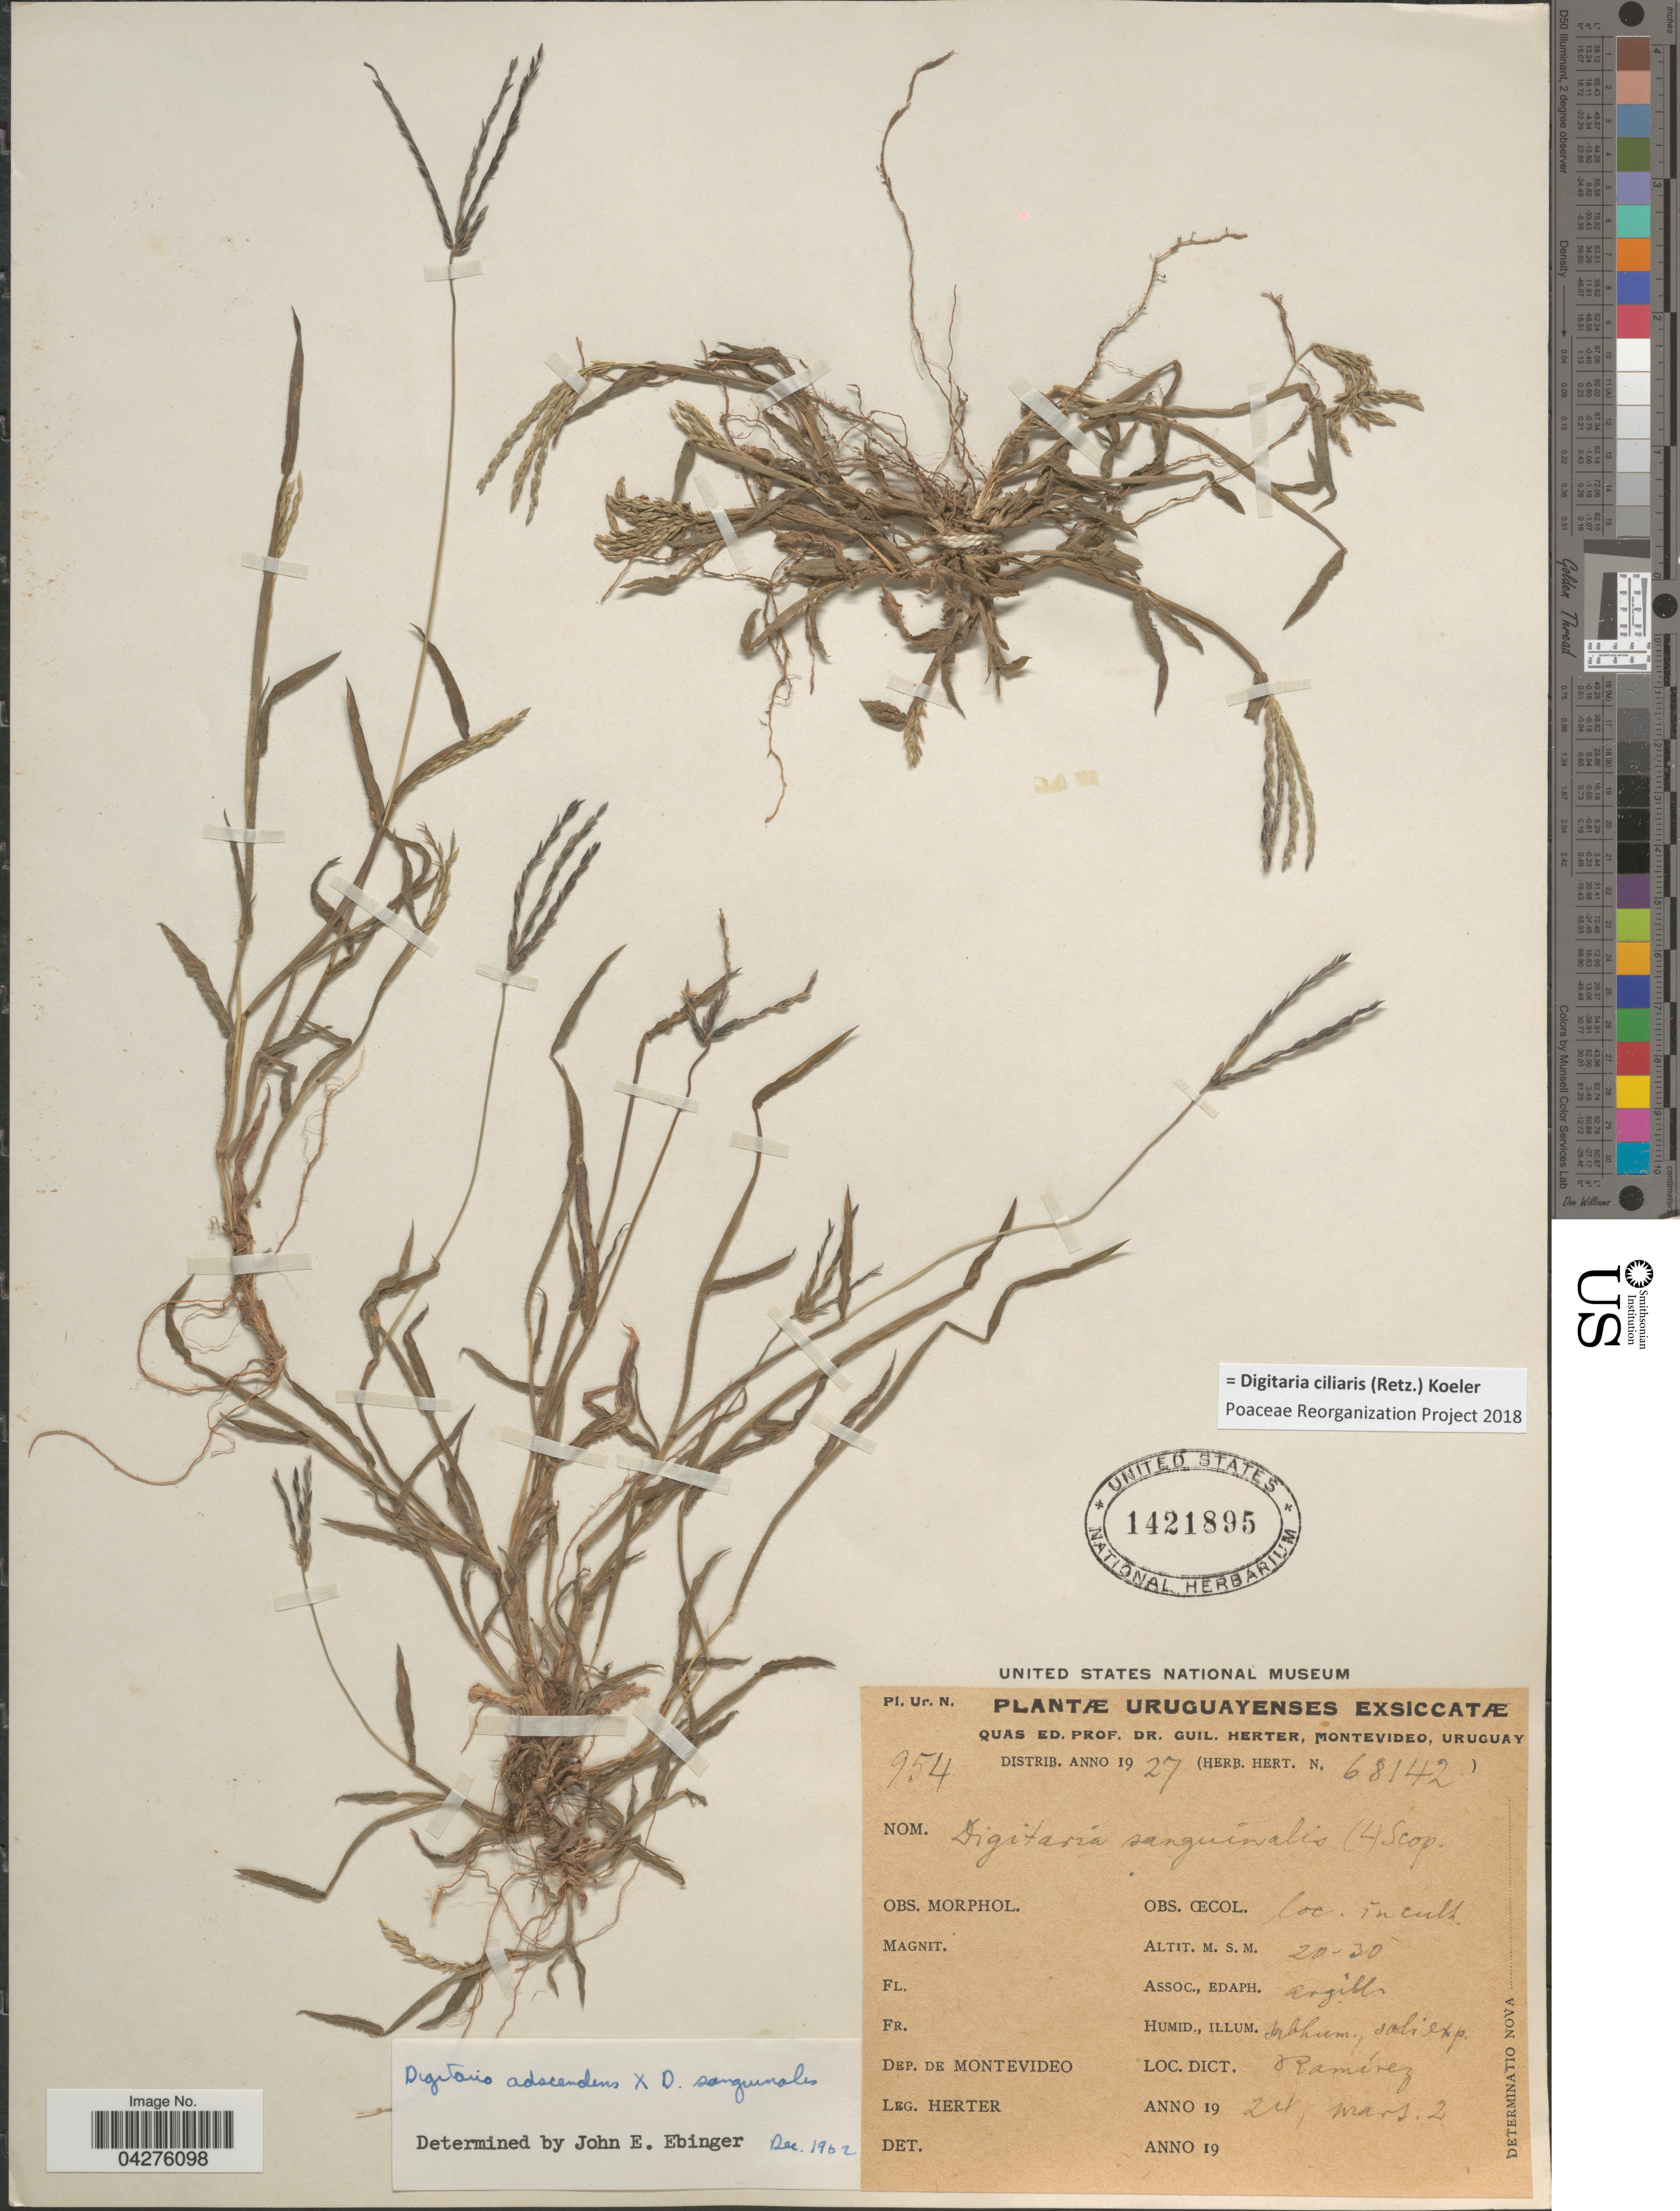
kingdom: Plantae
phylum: Tracheophyta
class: Liliopsida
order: Poales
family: Poaceae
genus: Digitaria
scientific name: Digitaria ciliaris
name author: (Retz.) Koeler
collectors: G. Herter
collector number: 954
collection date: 1924-03-02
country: Uruguay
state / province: Montevideo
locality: Dep. de Montevideo. Dict. Ramírez.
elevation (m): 20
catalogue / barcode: US 1421895